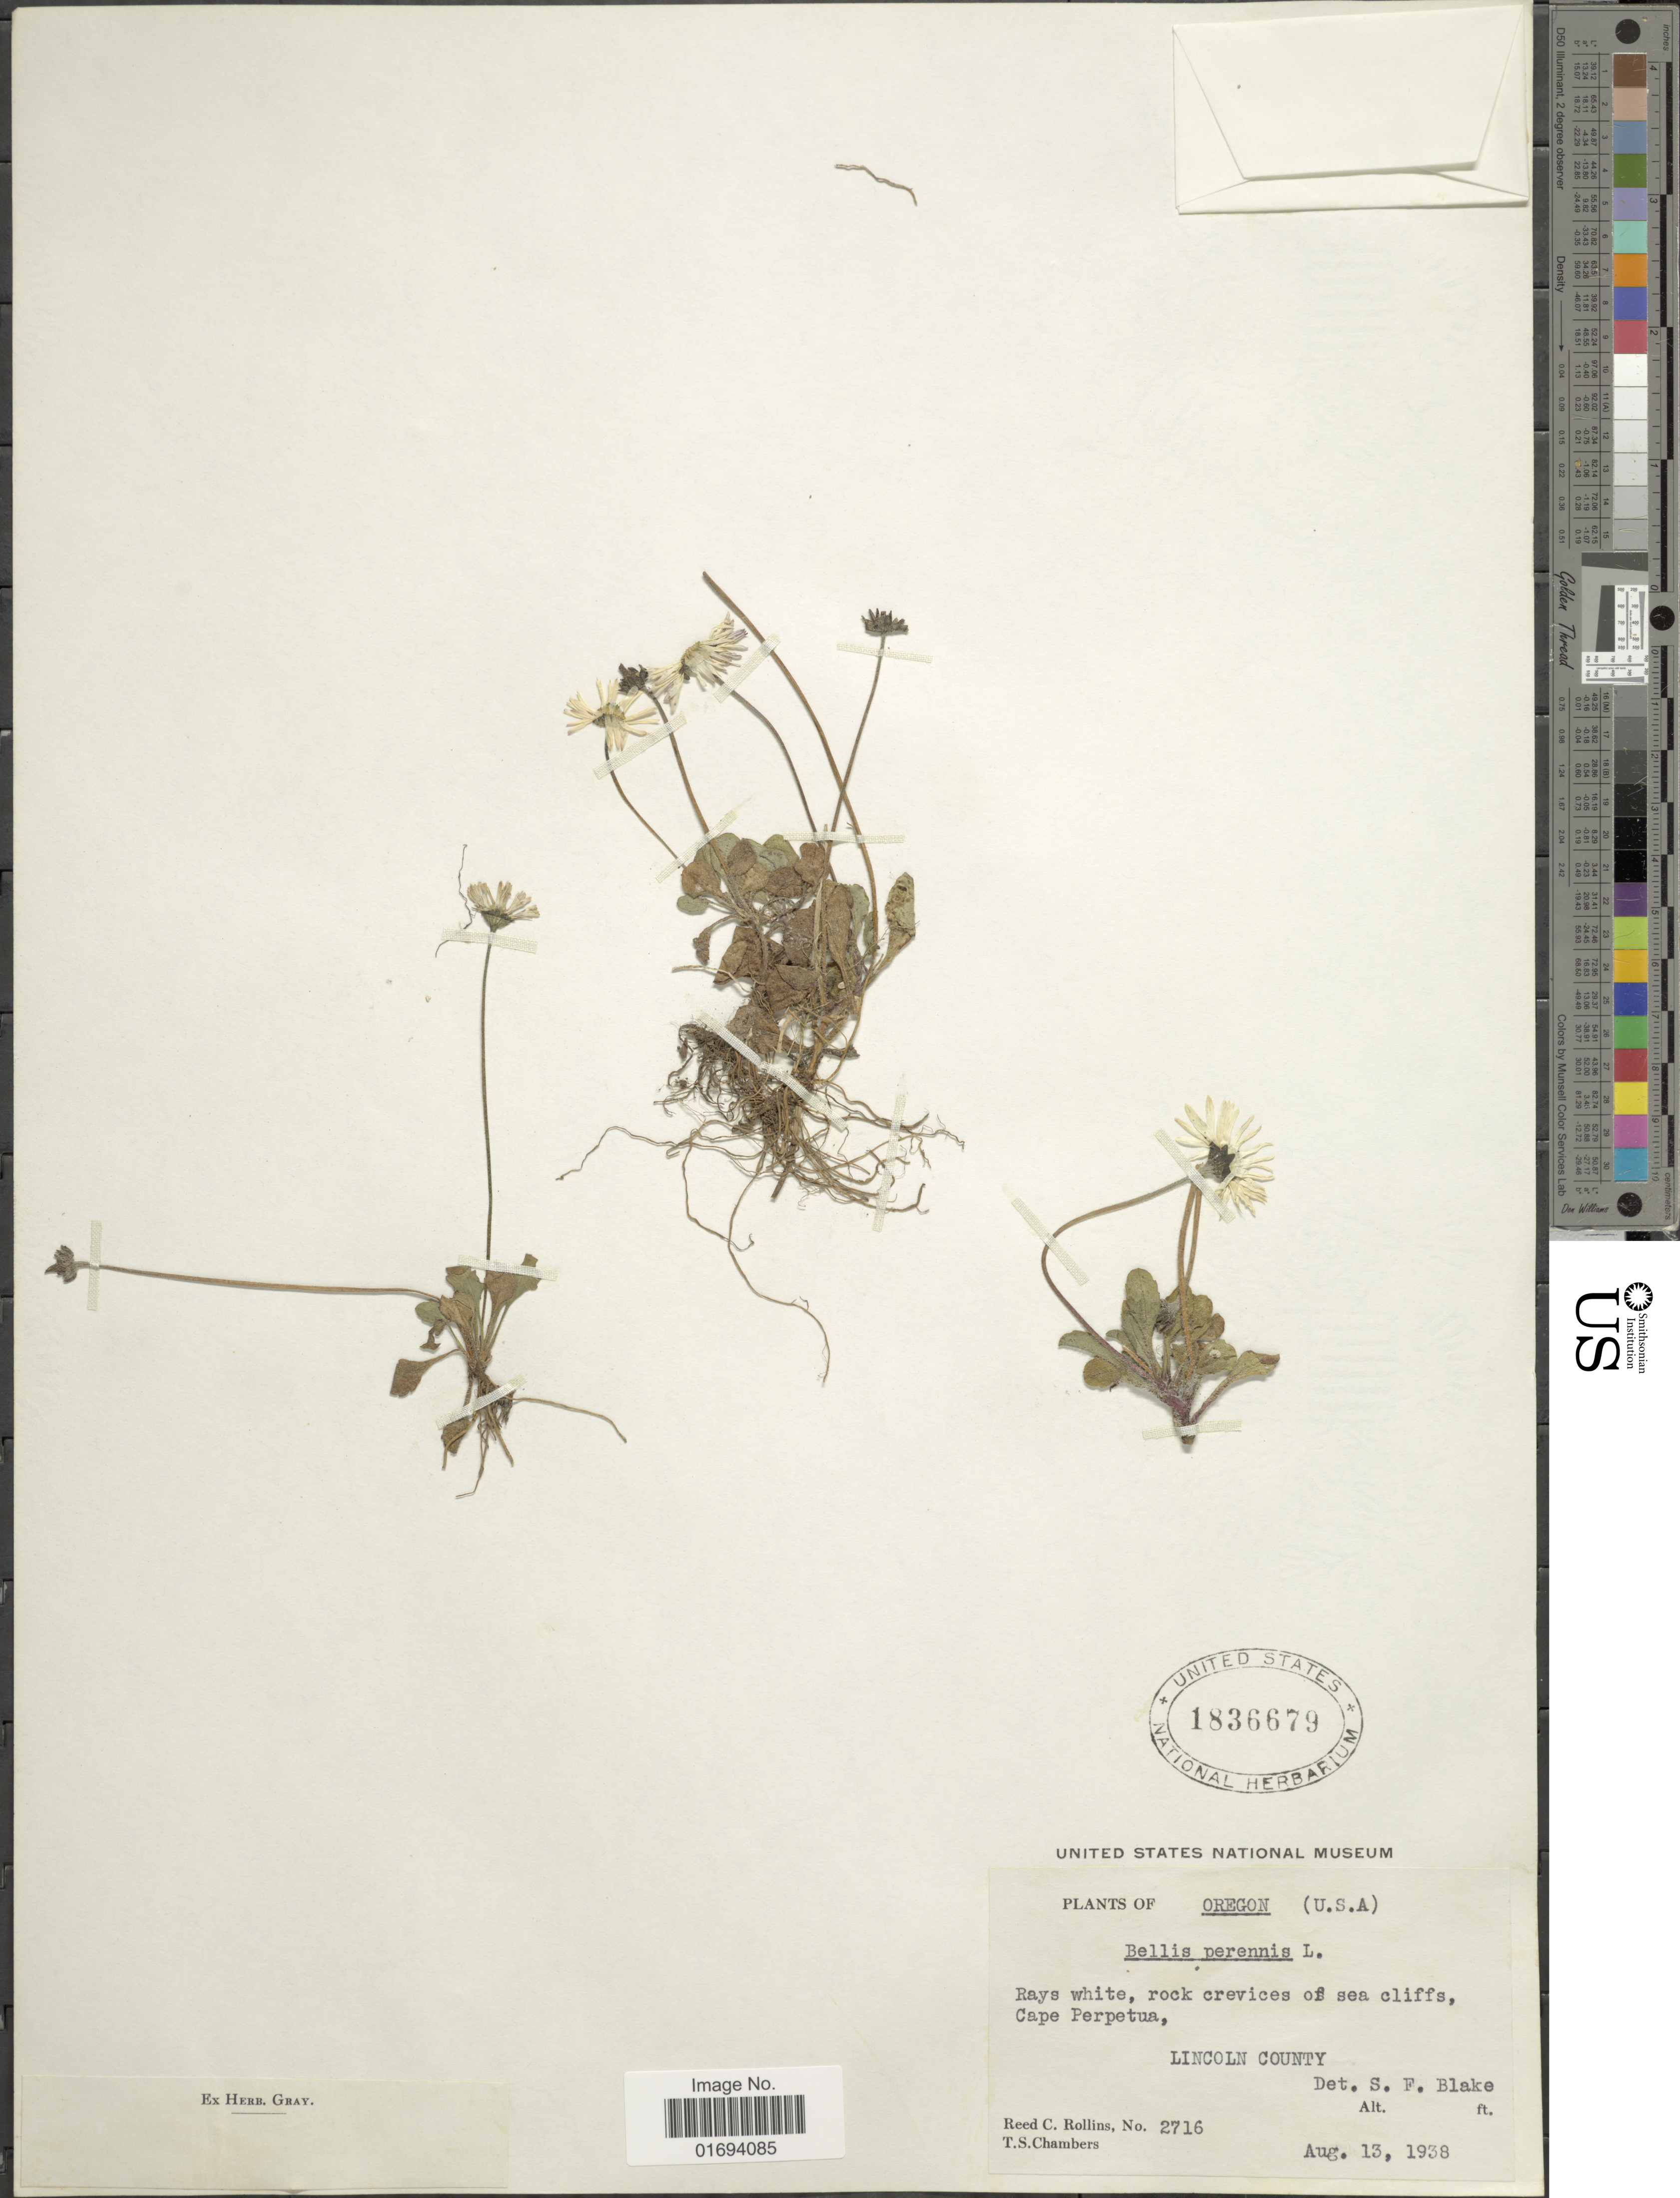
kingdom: Plantae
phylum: Tracheophyta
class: Magnoliopsida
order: Asterales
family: Asteraceae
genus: Bellis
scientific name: Bellis perennis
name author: L.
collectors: R. C. Rollins & T. Chambers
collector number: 2716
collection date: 1938-08-13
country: United States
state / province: Oregon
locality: Cape Perpetua. Lincoln County.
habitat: rock crevices of sea cliffs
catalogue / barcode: US 1836679